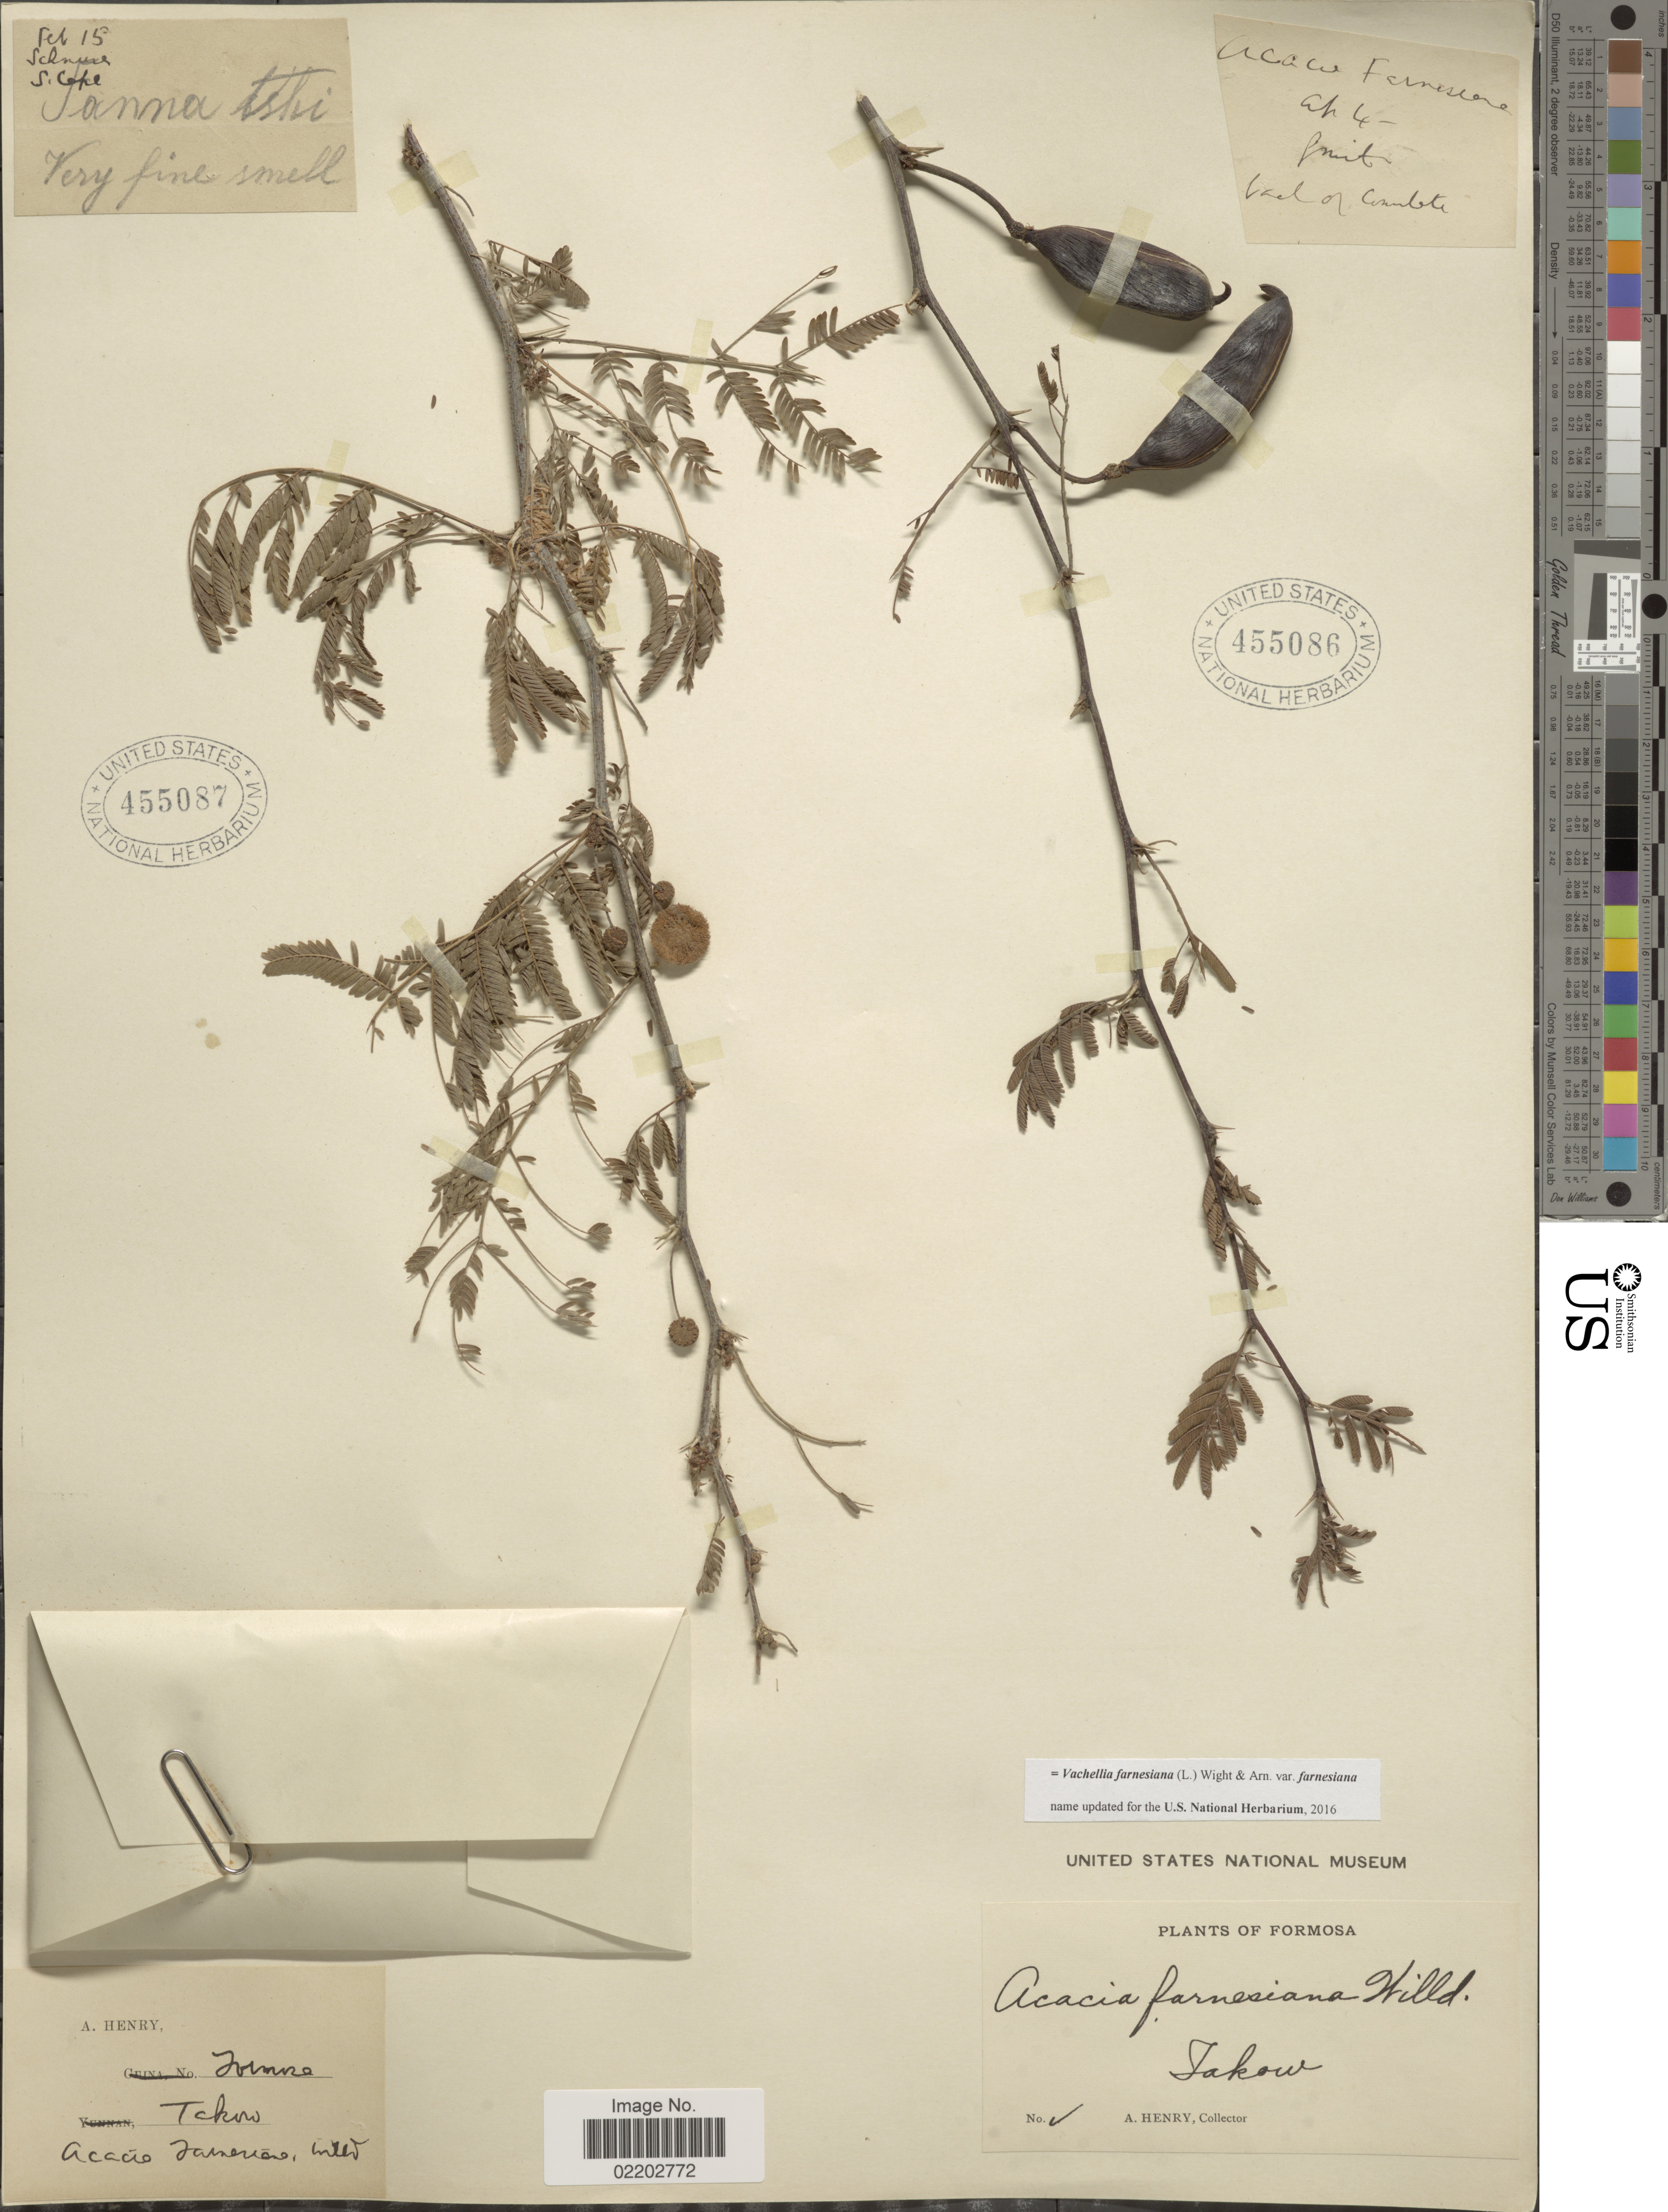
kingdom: Plantae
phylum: Tracheophyta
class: Magnoliopsida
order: Fabales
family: Fabaceae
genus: Vachellia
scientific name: Vachellia farnesiana var. farnesiana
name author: (L.) Wight & Arn.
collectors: A. Henry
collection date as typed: Ap 4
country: Taiwan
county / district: Kaohsiung City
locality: Takow,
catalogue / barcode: US 455086